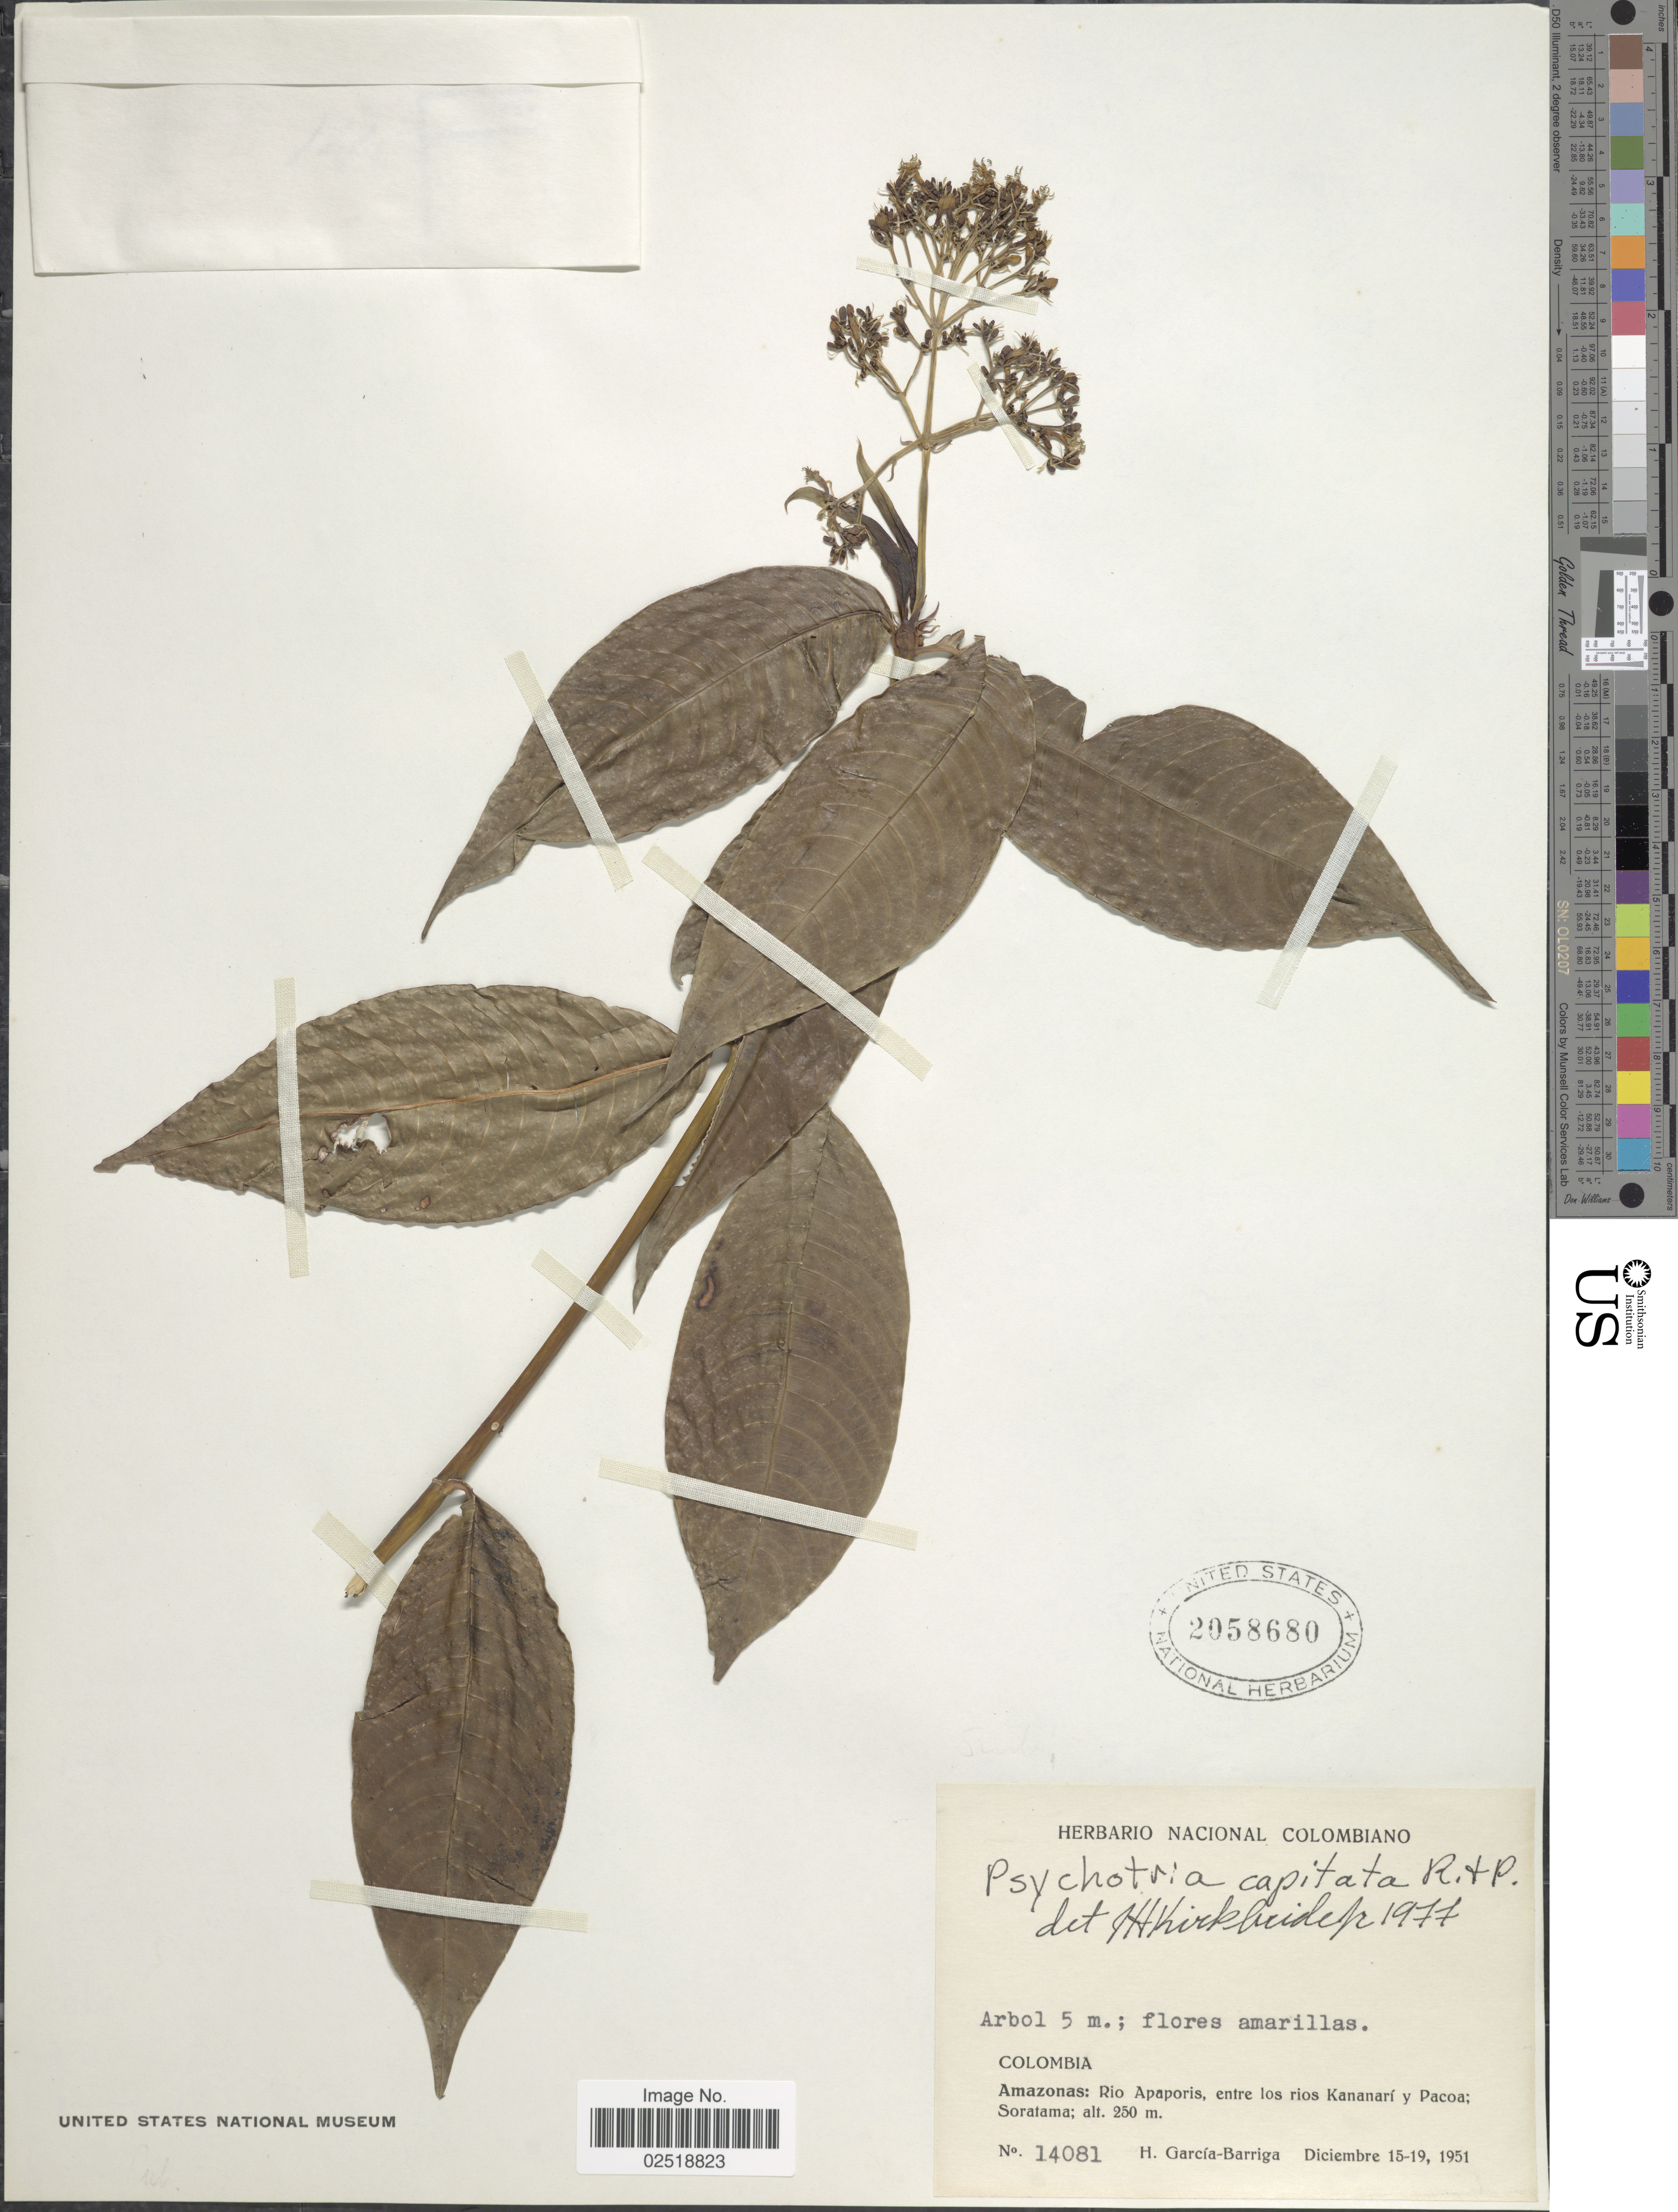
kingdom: Plantae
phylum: Tracheophyta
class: Magnoliopsida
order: Gentianales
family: Rubiaceae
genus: Psychotria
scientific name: Psychotria capitata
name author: Ruiz & Pav.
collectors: H. García Barriga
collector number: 14081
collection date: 1951-12-15/1951-12-19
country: Colombia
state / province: Amazônas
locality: Rio Apaporis, entre los rios Kananarí y Pacoa; Soratama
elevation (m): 250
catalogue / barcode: US 2058680